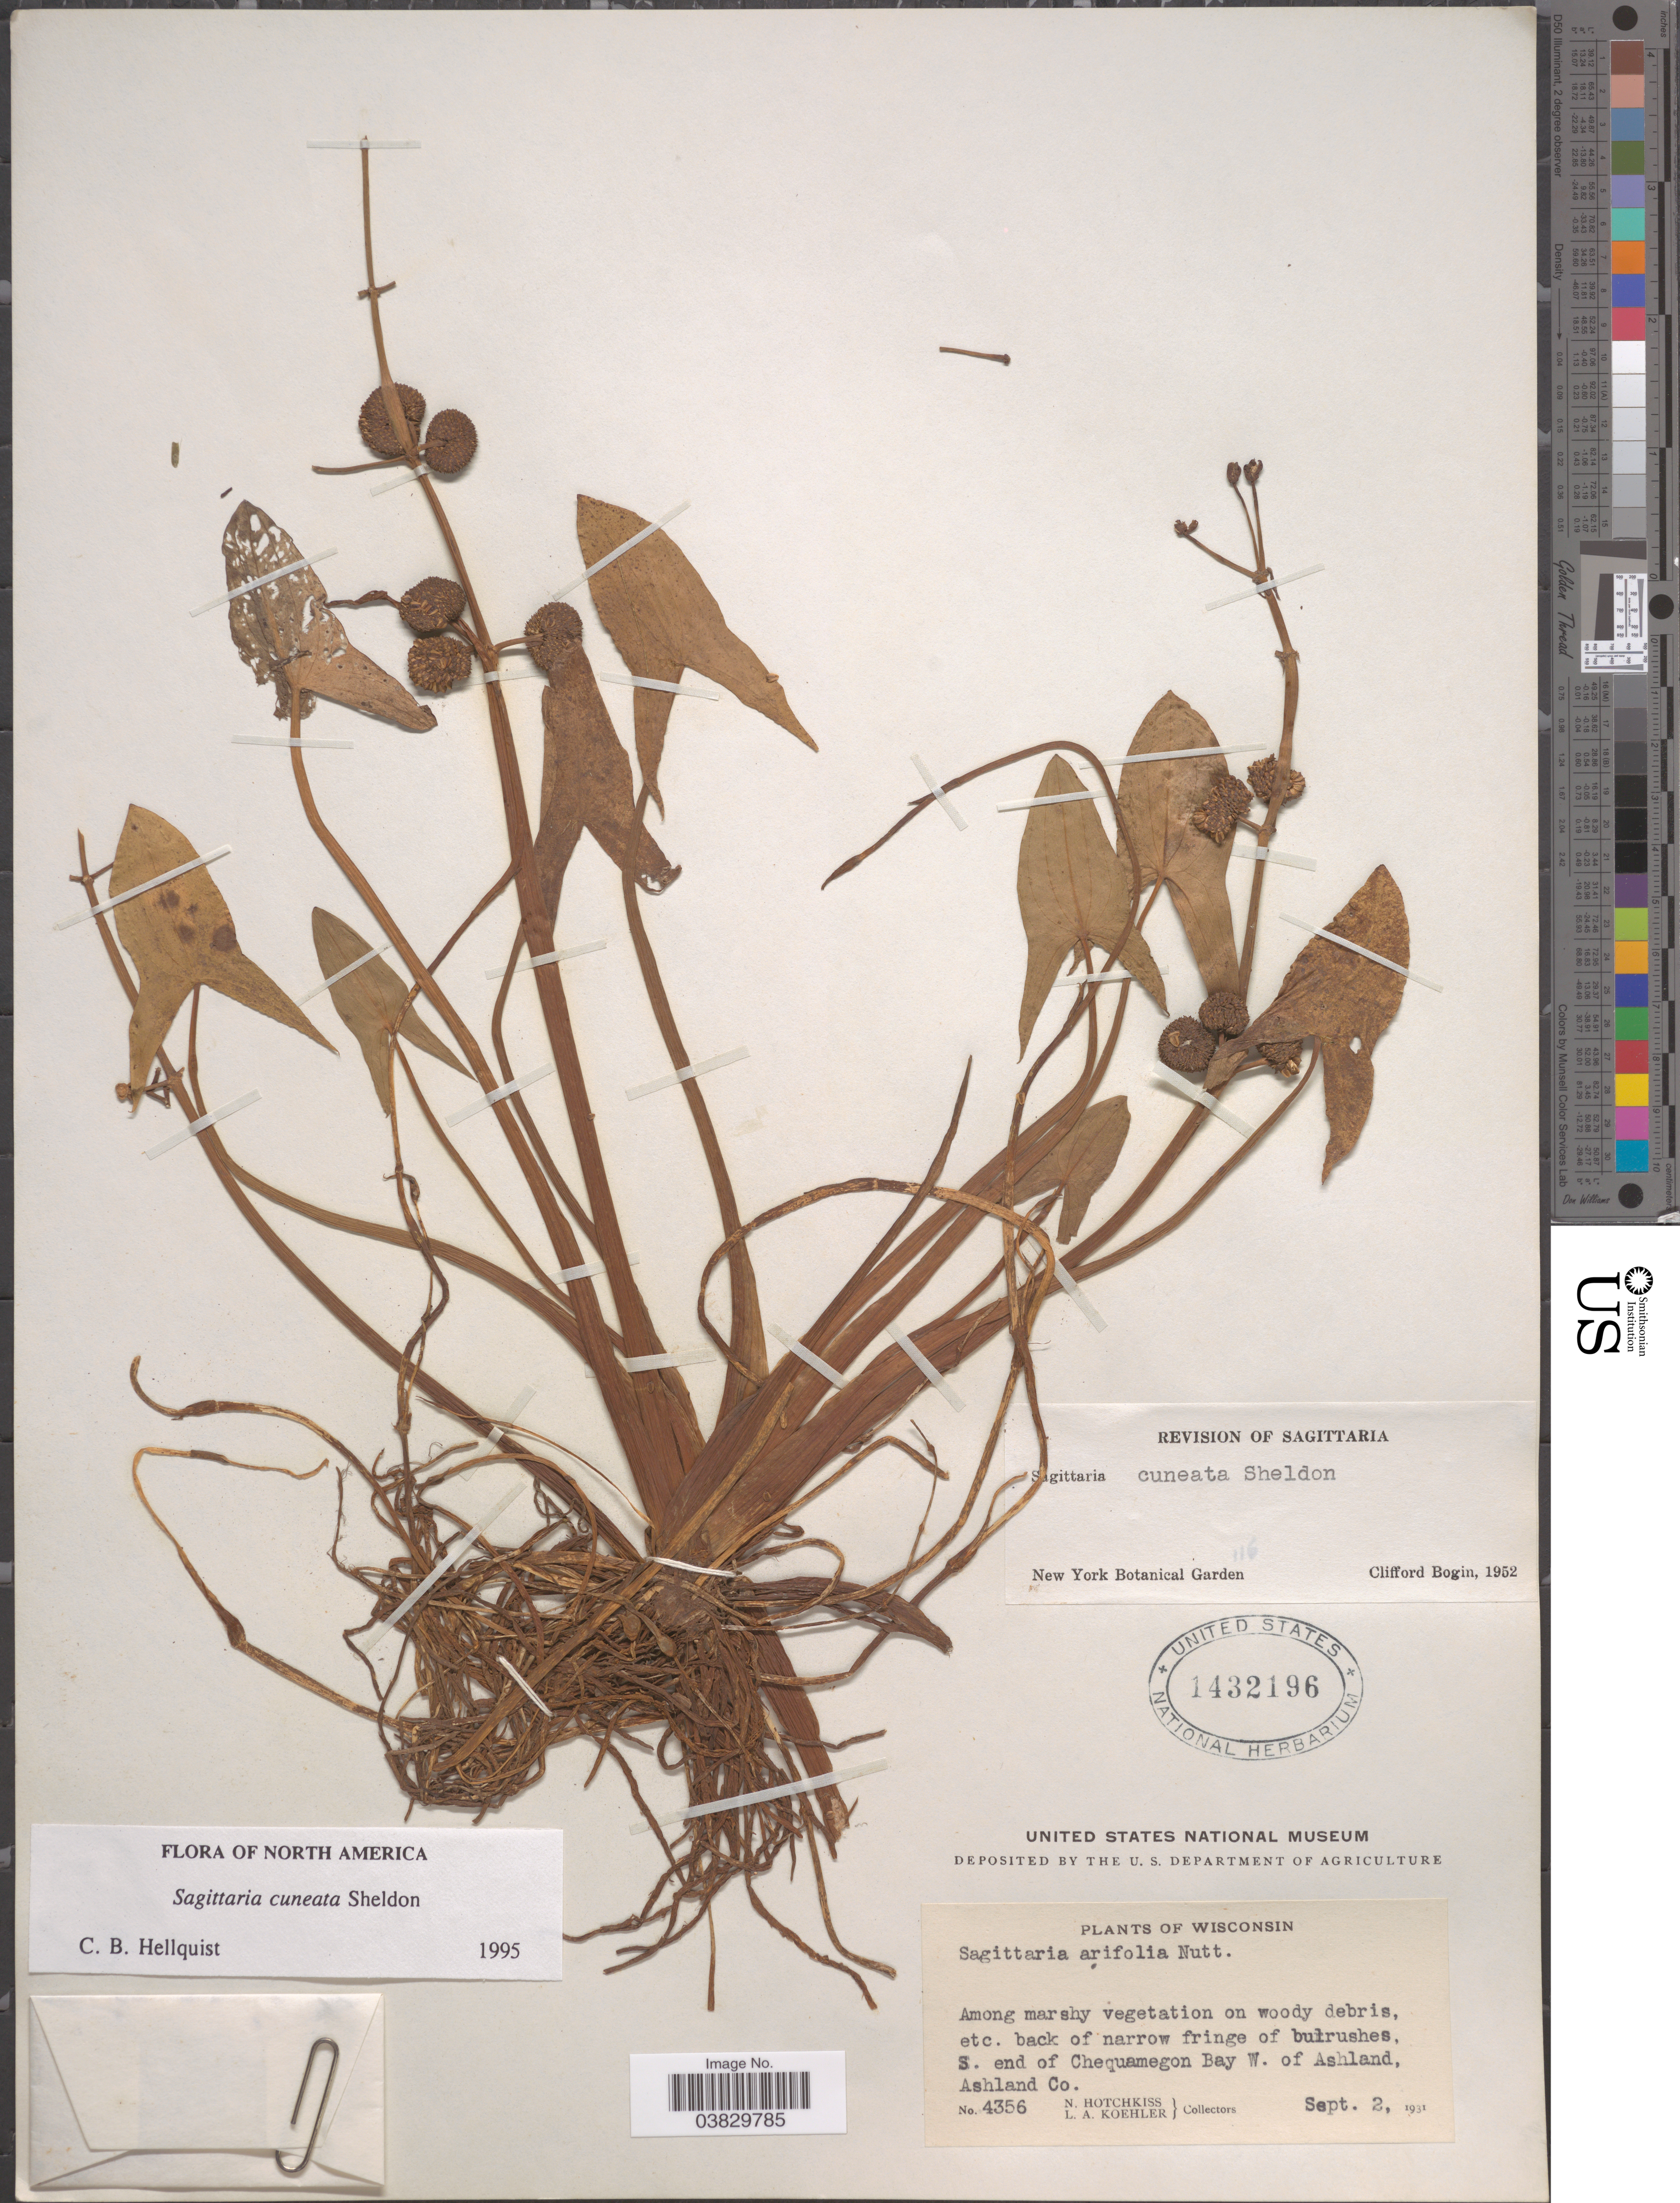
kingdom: Plantae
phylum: Tracheophyta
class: Liliopsida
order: Alismatales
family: Alismataceae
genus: Sagittaria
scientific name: Sagittaria cuneata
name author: E. Sheld.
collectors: N. Hotchkiss & L. Koehler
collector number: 4356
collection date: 1931-09-02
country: United States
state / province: Wisconsin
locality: Back of narrow fringe of bulrushes S. end of Chequamegon Bay W. of Ashland, Ashland Co.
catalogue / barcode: US 1432196